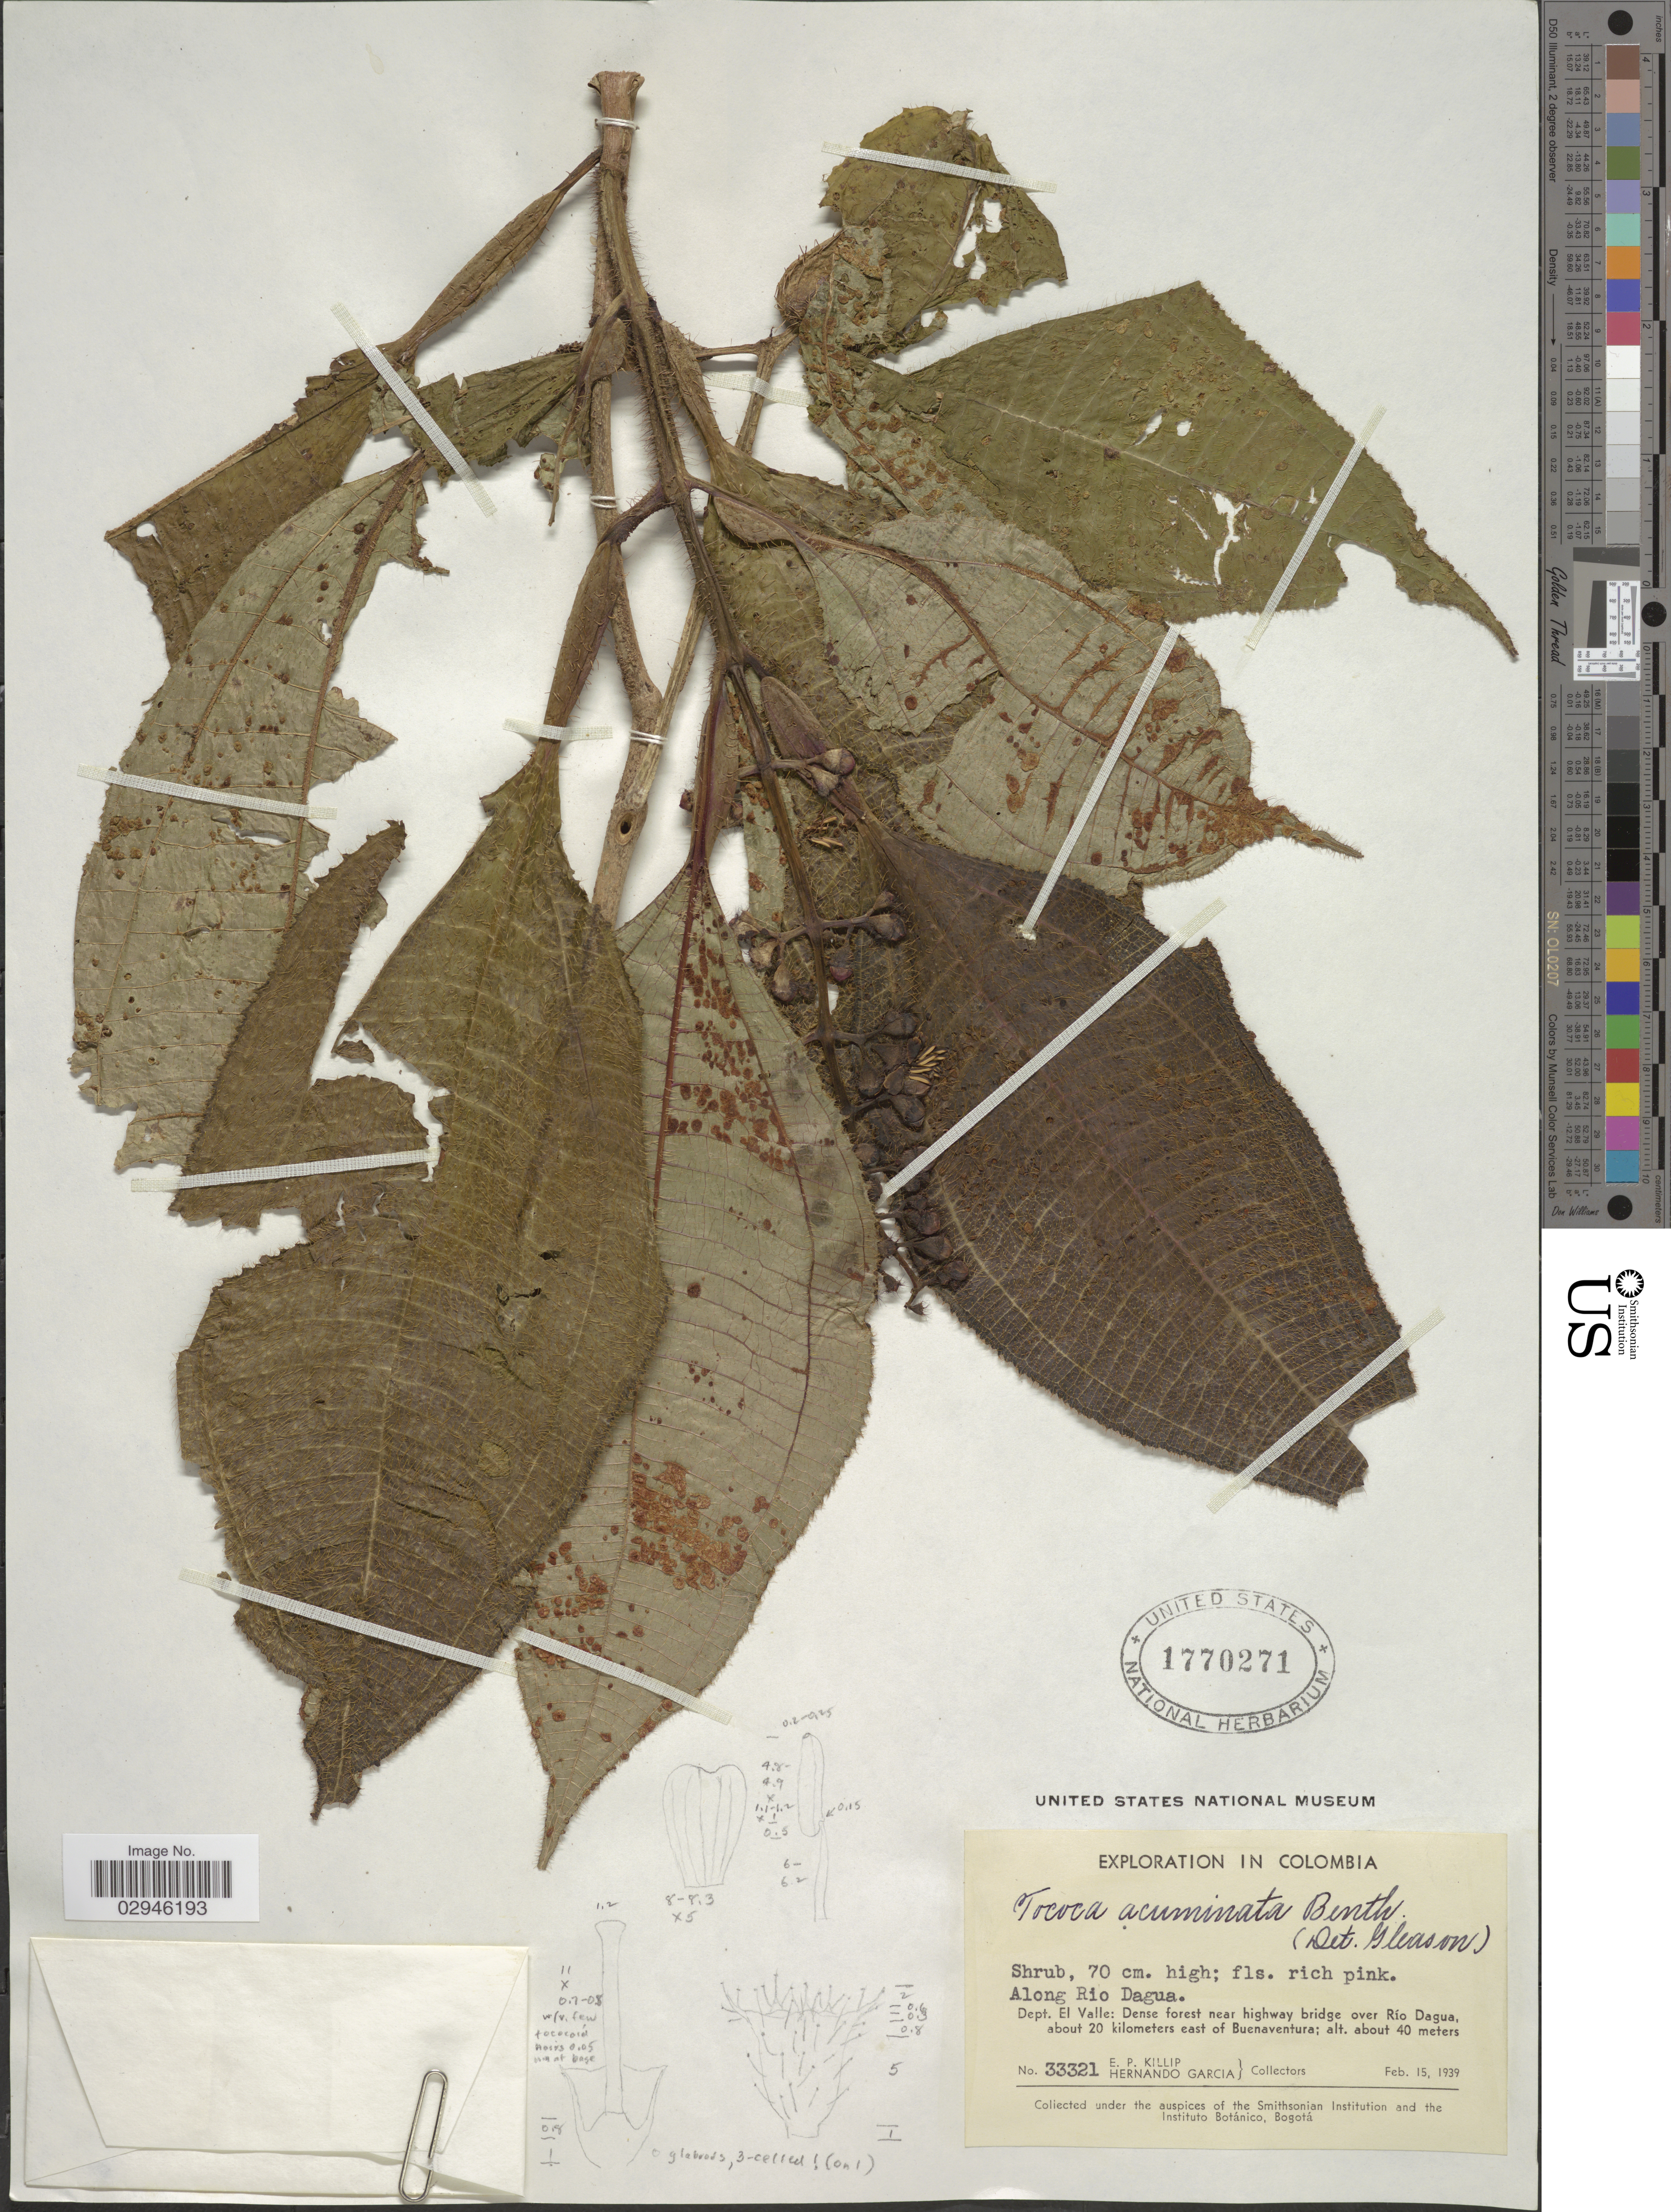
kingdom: Plantae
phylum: Tracheophyta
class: Magnoliopsida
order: Myrtales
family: Melastomataceae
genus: Tococa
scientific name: Tococa acuminata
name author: Benth.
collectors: E. P. Killip & H. Garcia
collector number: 33321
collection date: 1939-02-15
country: Colombia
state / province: Valle del Cauca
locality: Along Rio Dagua. Dept. El Valle: Dense forest near highway bridge over Río Dagua, about 20 kilometers east of Buenaventura.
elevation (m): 40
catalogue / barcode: US 1770271